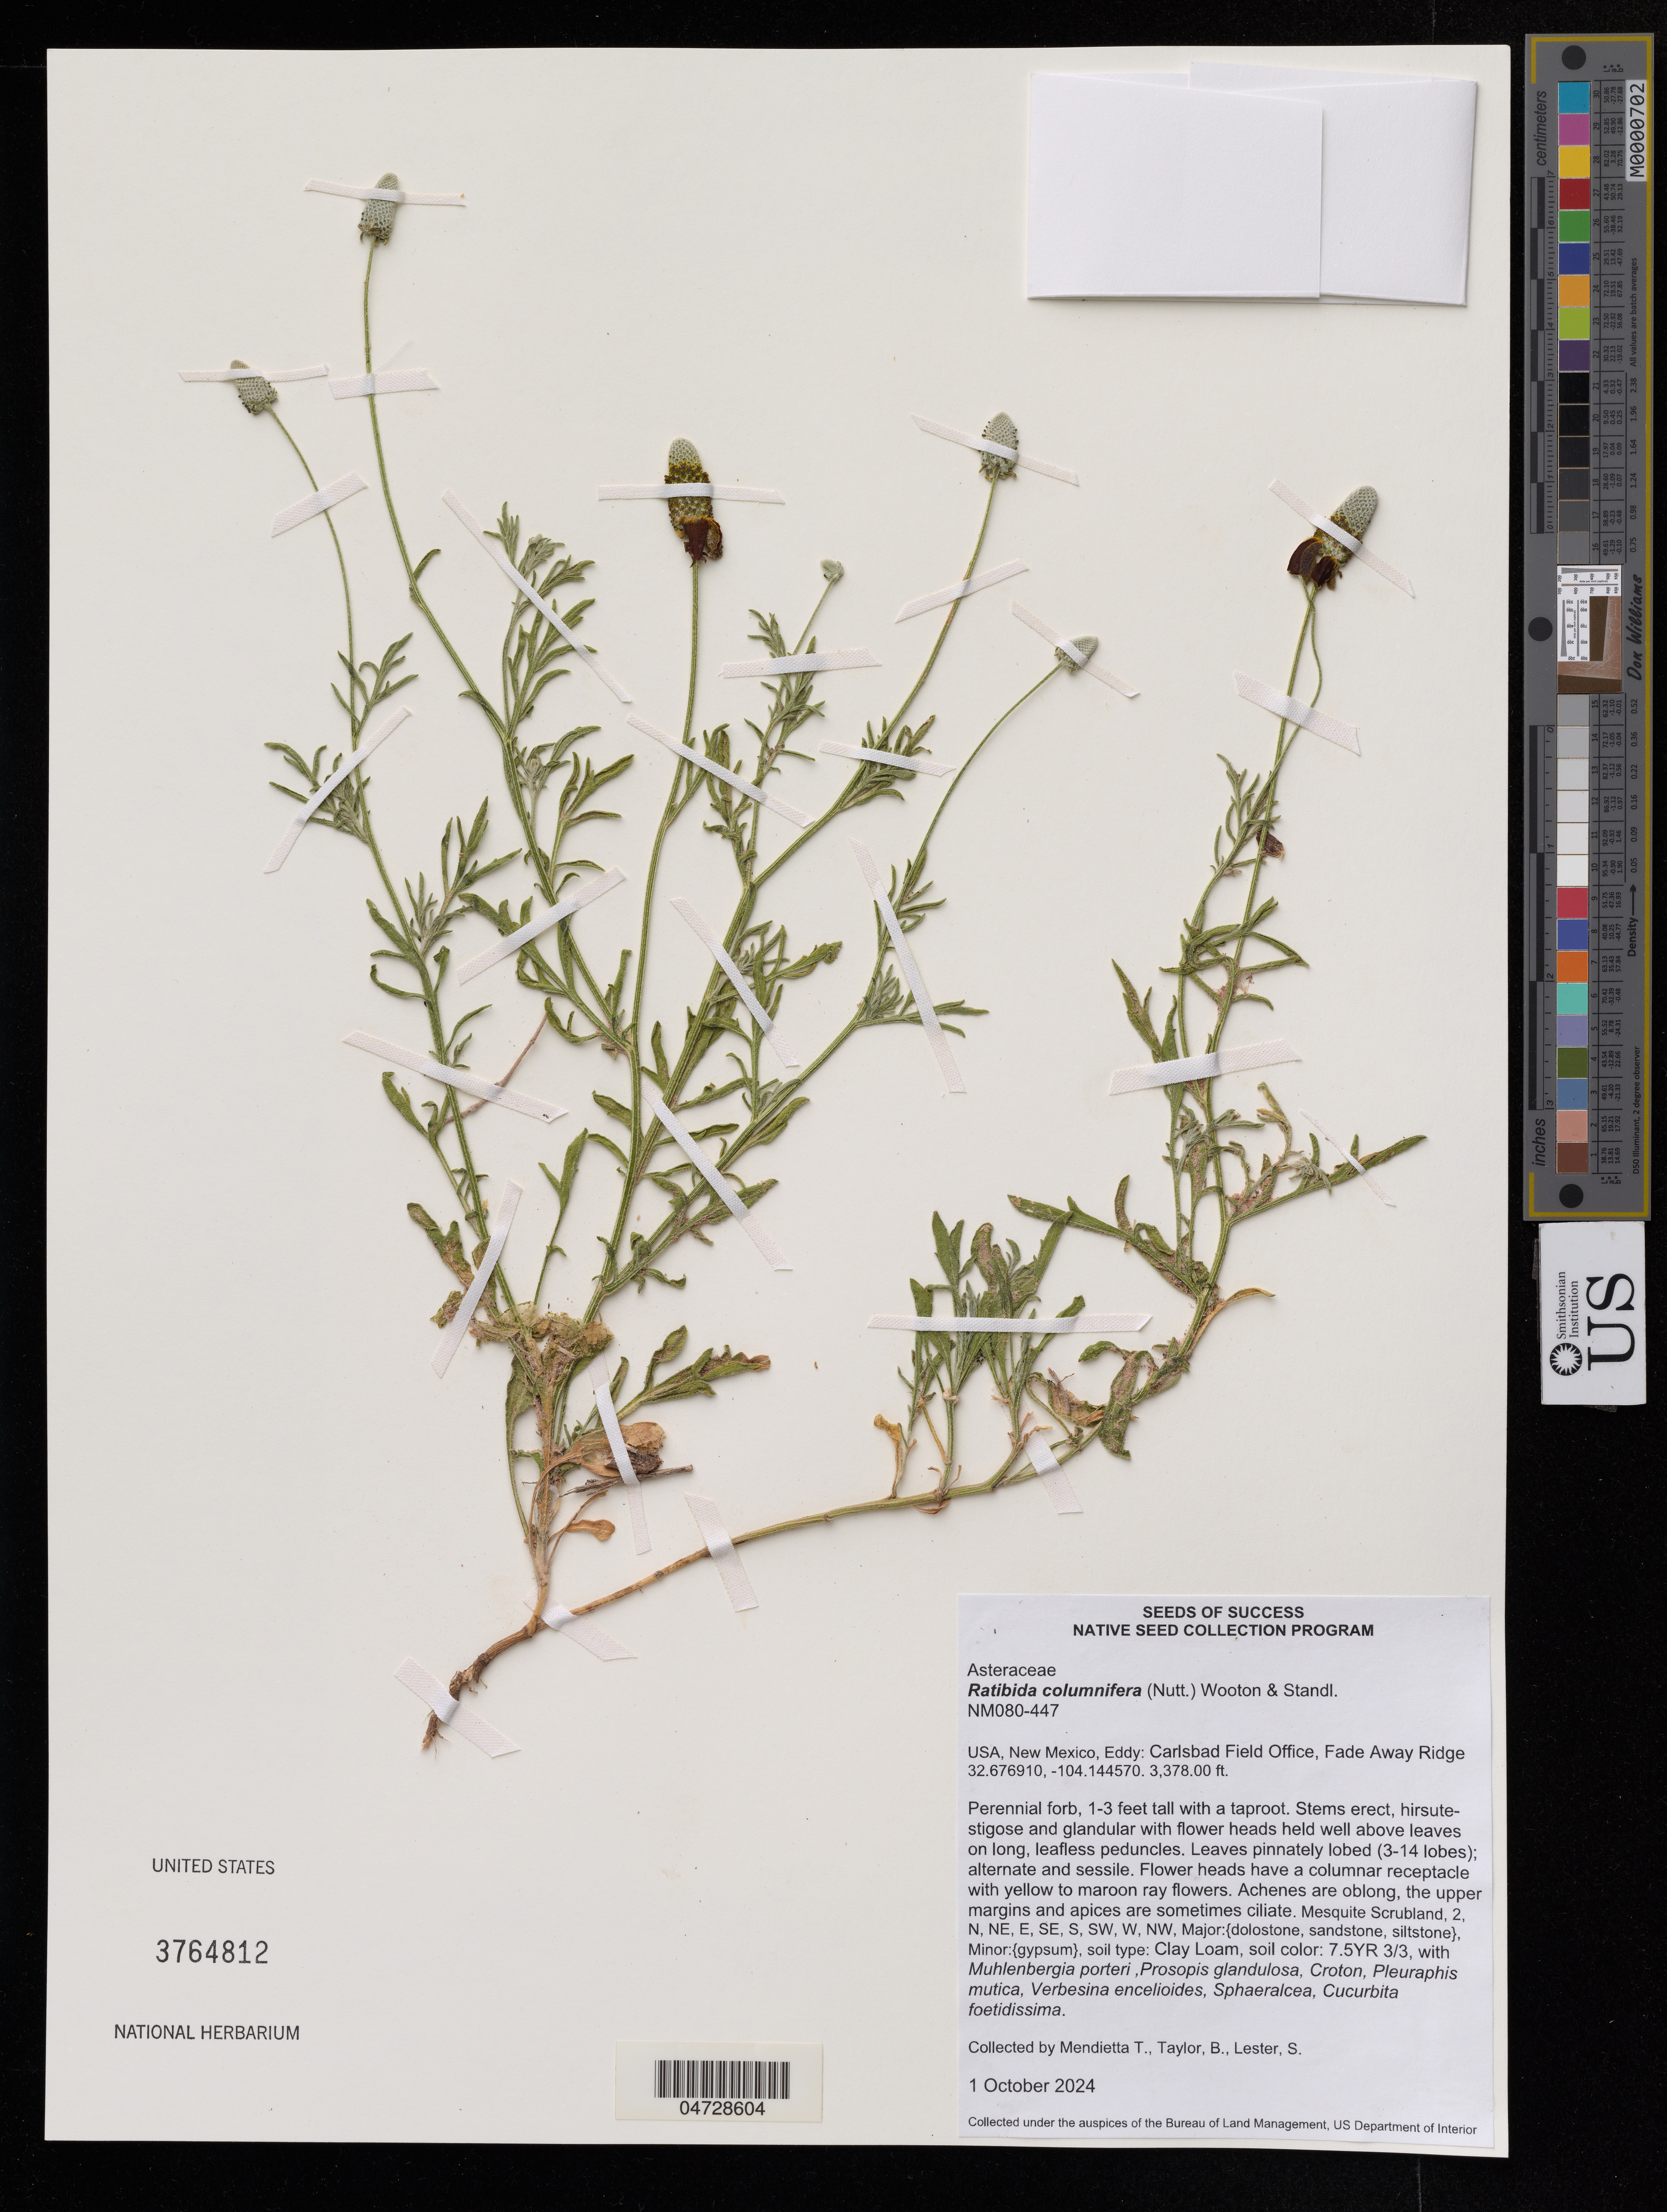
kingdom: Plantae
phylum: Tracheophyta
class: Magnoliopsida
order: Asterales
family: Asteraceae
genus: Ratibida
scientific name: Ratibida columnifera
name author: (Nutt.) Wooton & Standl.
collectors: T. Mendietta & B. Taylor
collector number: NM080-447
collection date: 2024-10-01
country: United States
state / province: New Mexico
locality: Eddy: Carlsbad Field Office, Fade Away Ridge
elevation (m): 1030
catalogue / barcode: US 3764812